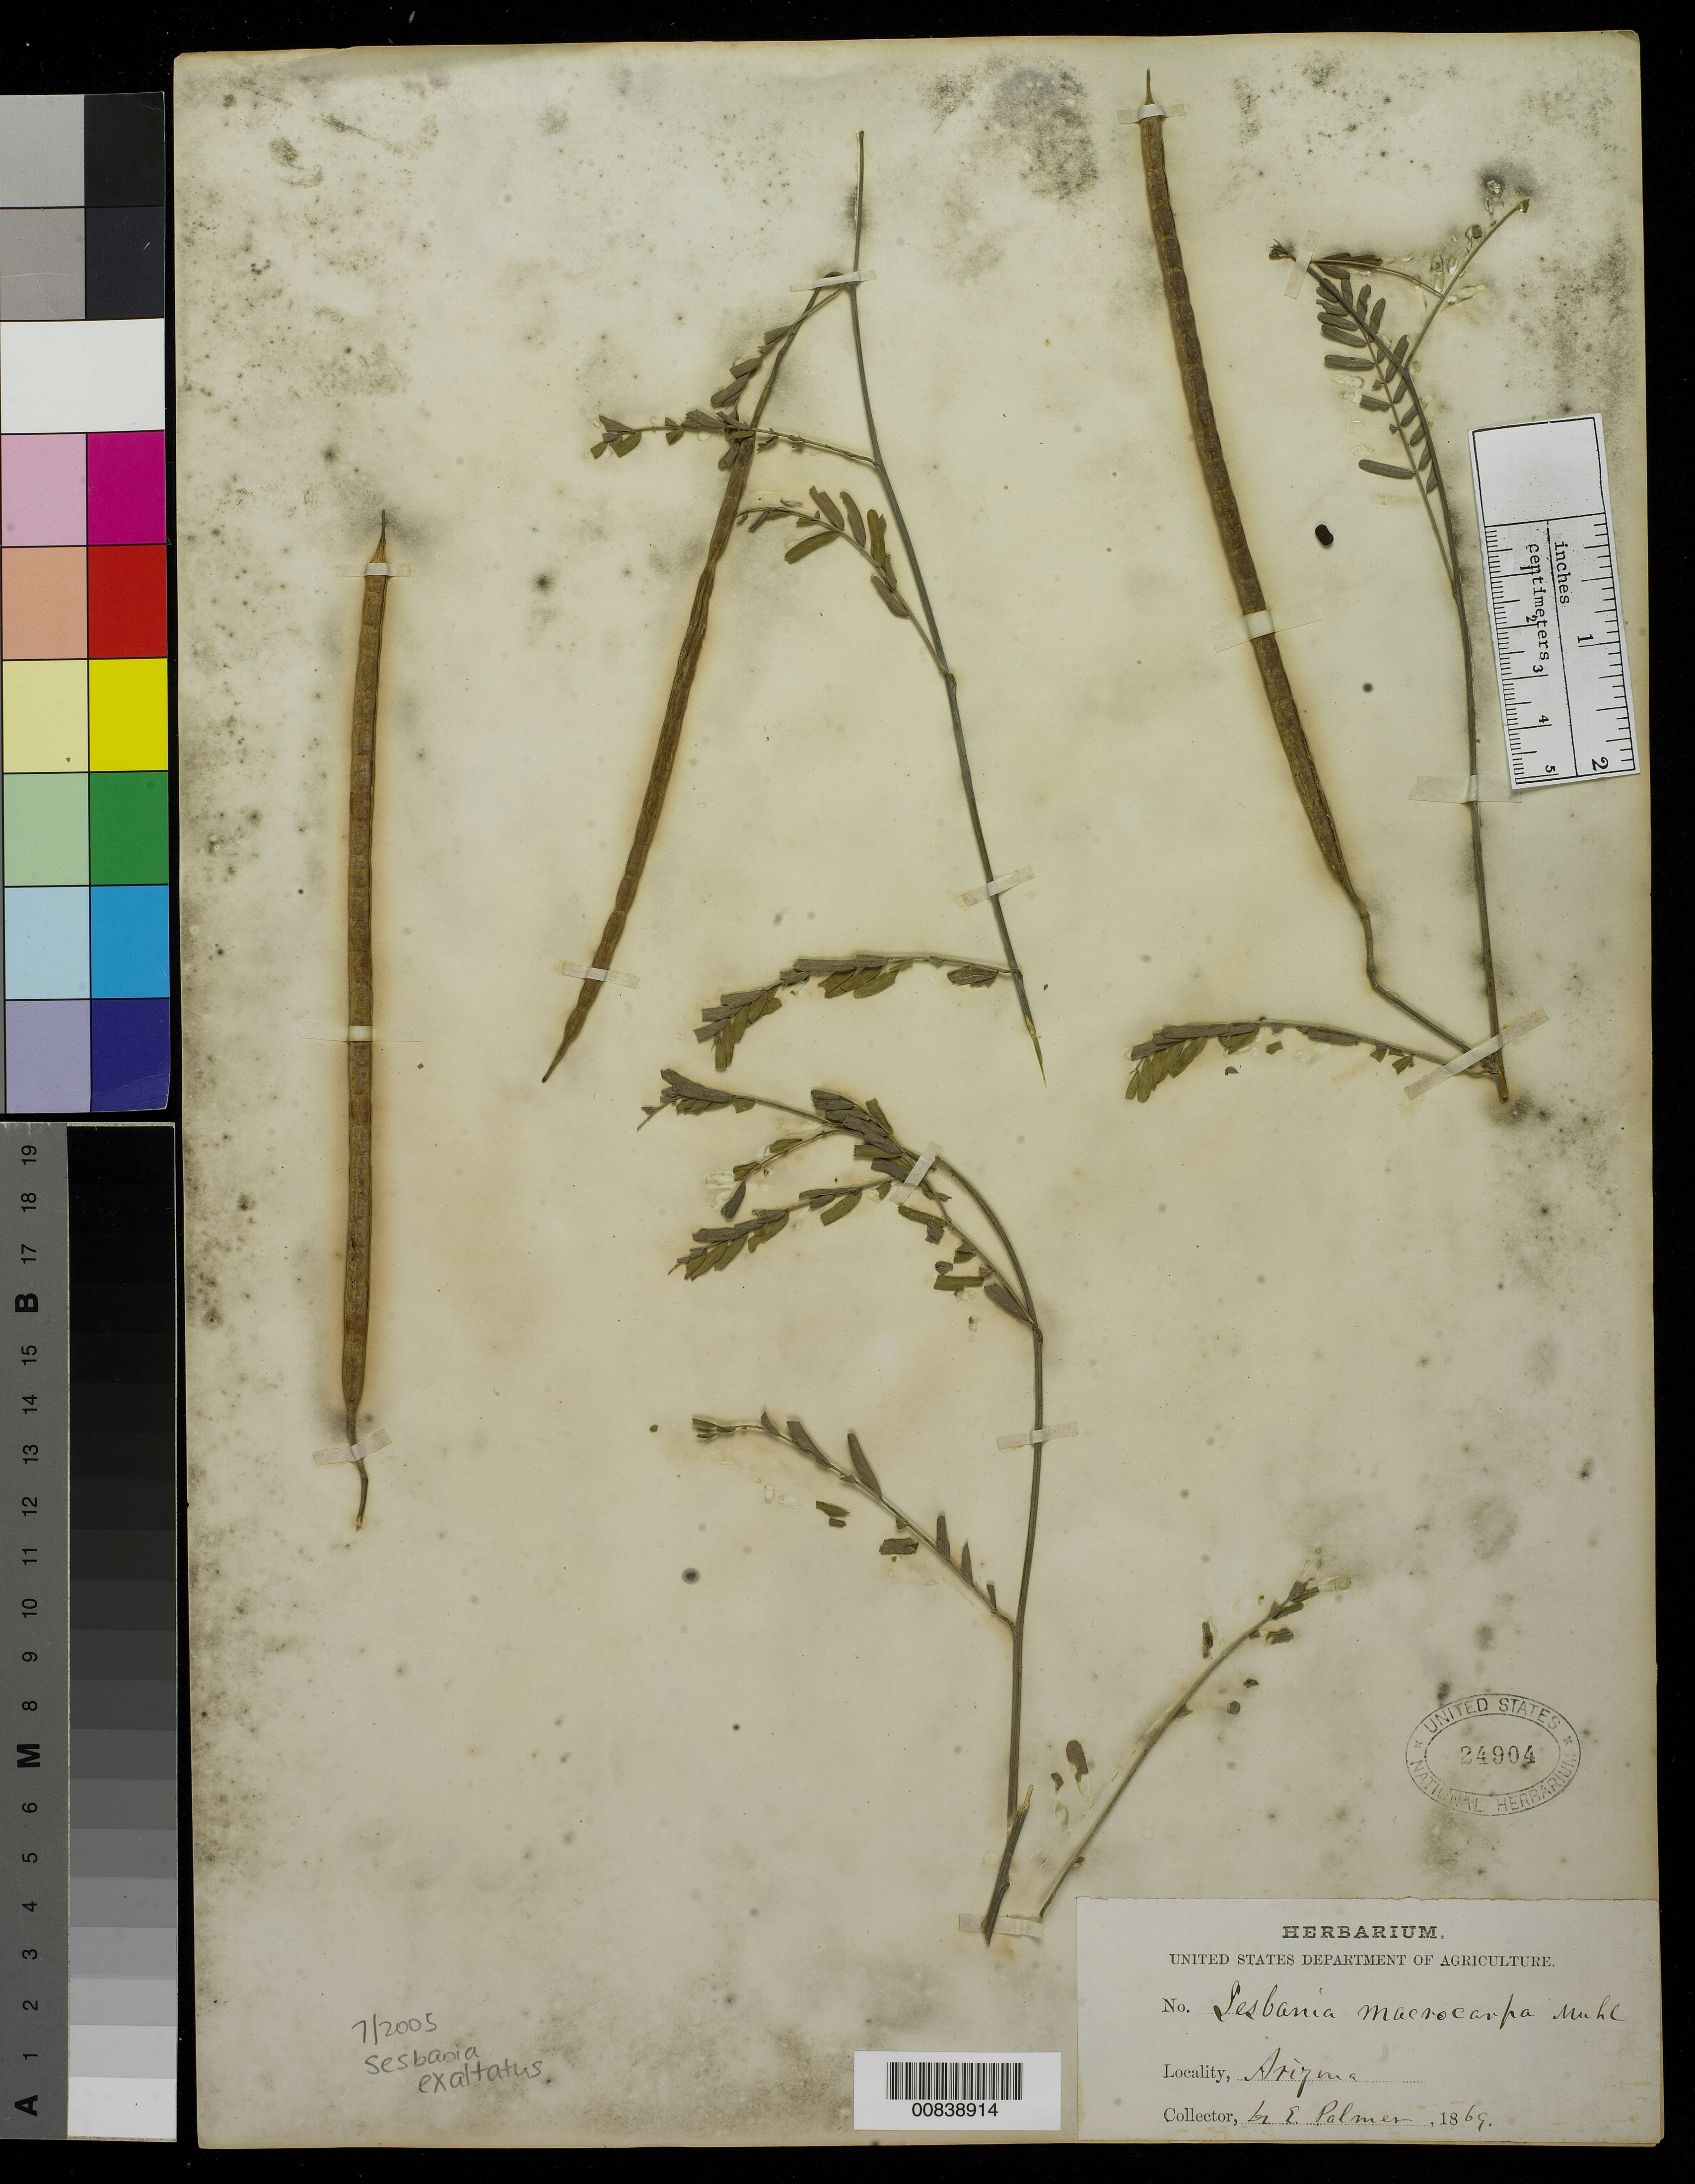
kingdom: Plantae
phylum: Tracheophyta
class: Magnoliopsida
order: Fabales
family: Fabaceae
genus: Sesbania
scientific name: Sesbania exaltata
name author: (Raf.) Cory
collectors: E. Palmer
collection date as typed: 1869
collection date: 1869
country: United States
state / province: Arizona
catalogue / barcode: US 24904